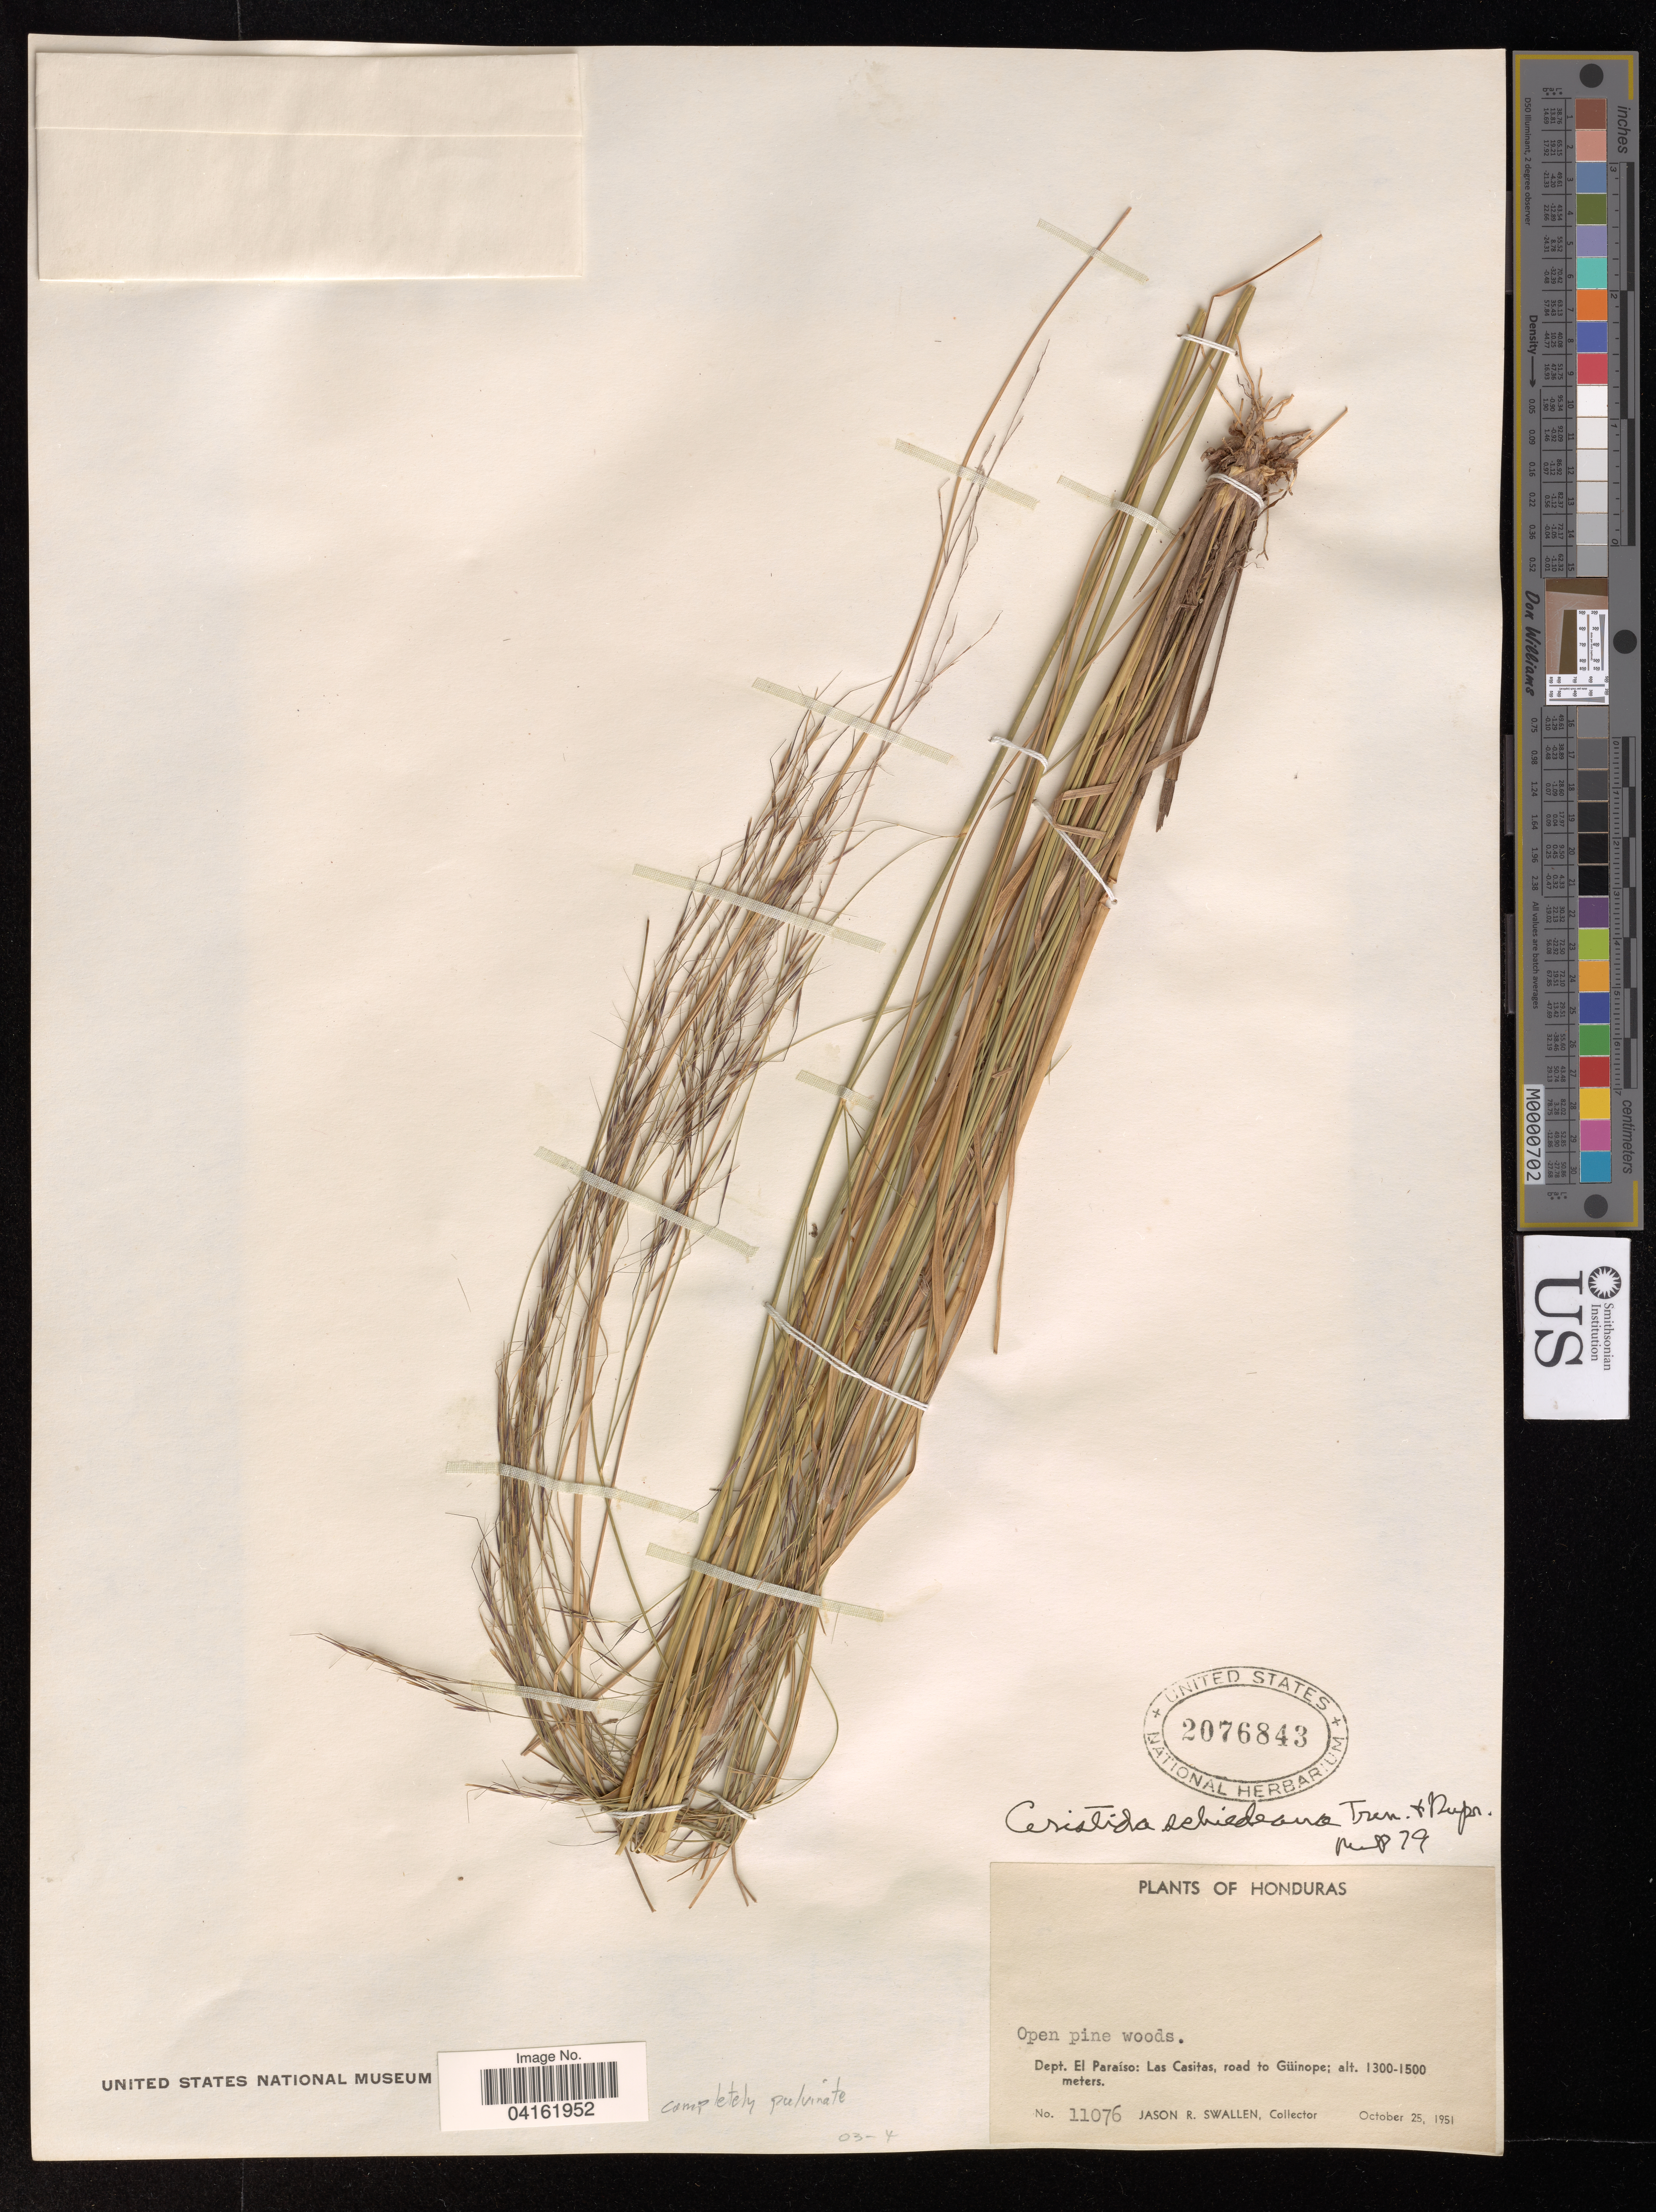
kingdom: Plantae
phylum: Tracheophyta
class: Liliopsida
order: Poales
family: Poaceae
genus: Aristida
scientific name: Aristida schiedeana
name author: Trin. & Rupr.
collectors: J. R. Swallen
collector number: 11076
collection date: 1951-10-25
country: Honduras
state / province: El Paraiso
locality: Dep.t El Paraíso: Las Casitas, road to Güinope.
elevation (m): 1300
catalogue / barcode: US 2076843